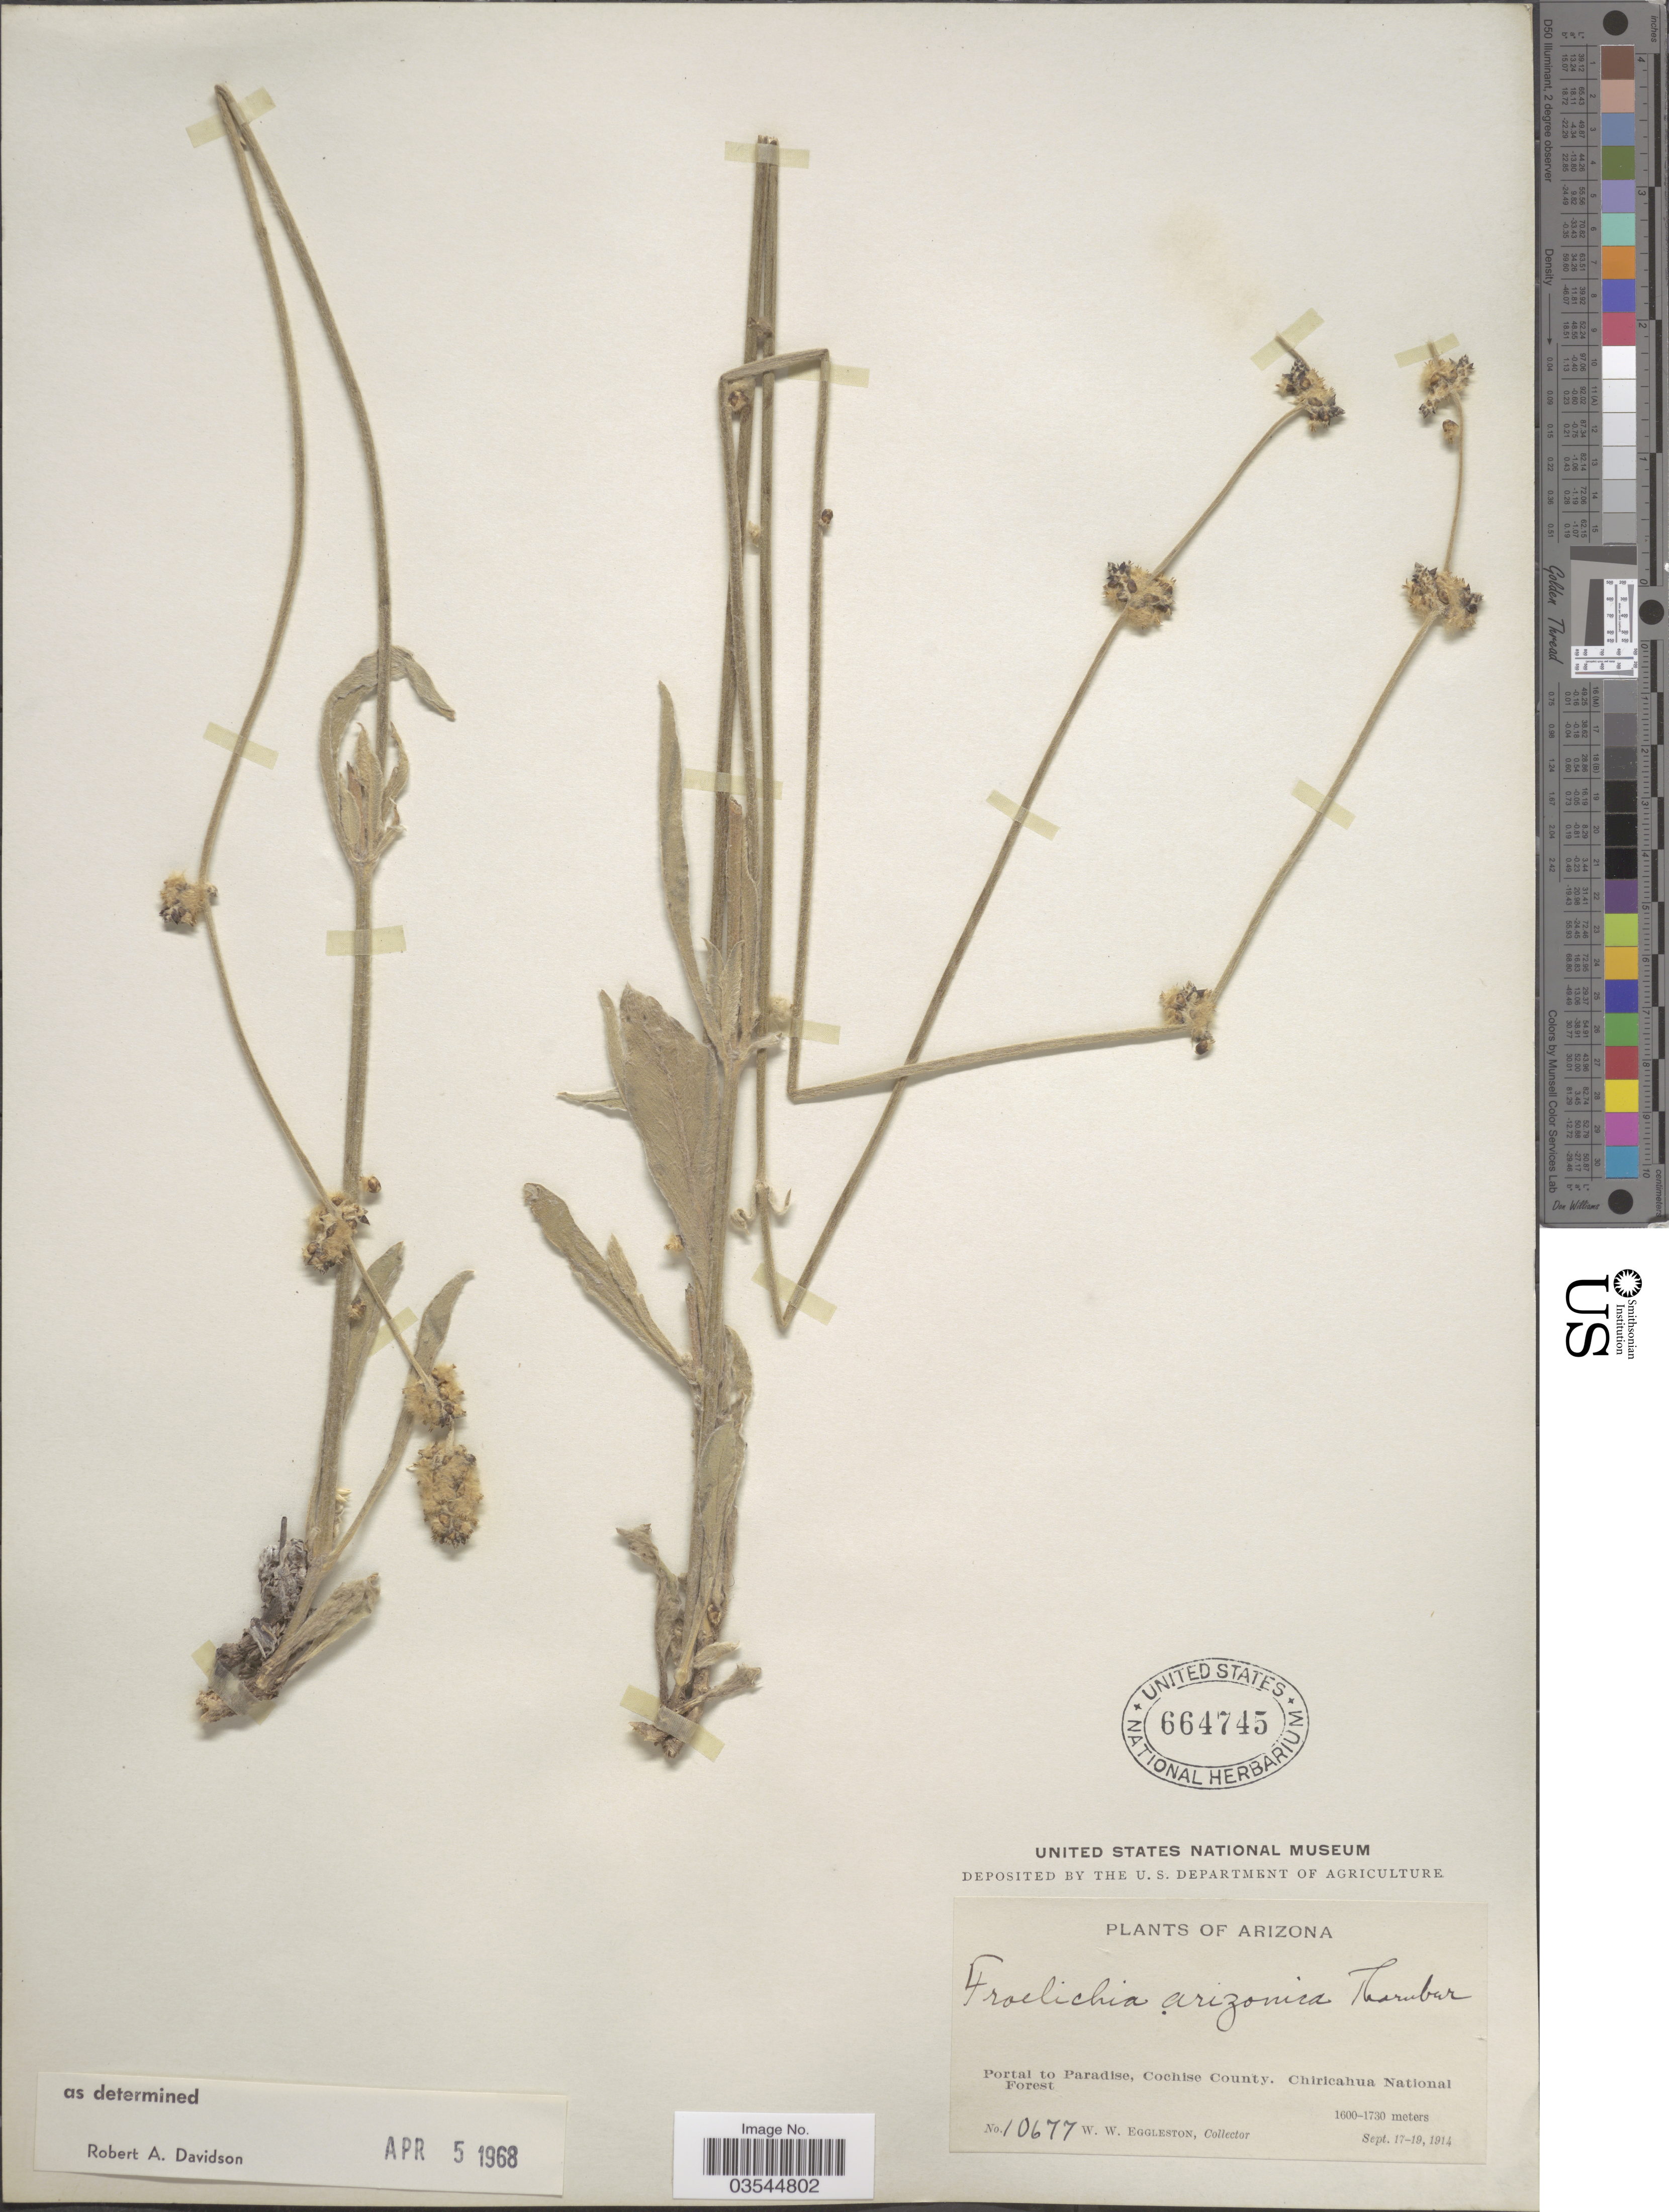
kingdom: Plantae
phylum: Tracheophyta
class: Magnoliopsida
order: Caryophyllales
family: Amaranthaceae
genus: Froelichia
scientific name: Froelichia arizonica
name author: Thornber ex Standl.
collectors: W. W. Eggleston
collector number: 10677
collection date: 1914-09-17/1914-09-19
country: United States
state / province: Arizona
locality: Portal to Paradise, Cochise County. Chiricahua National Forest.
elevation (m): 1600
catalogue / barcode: US 664745